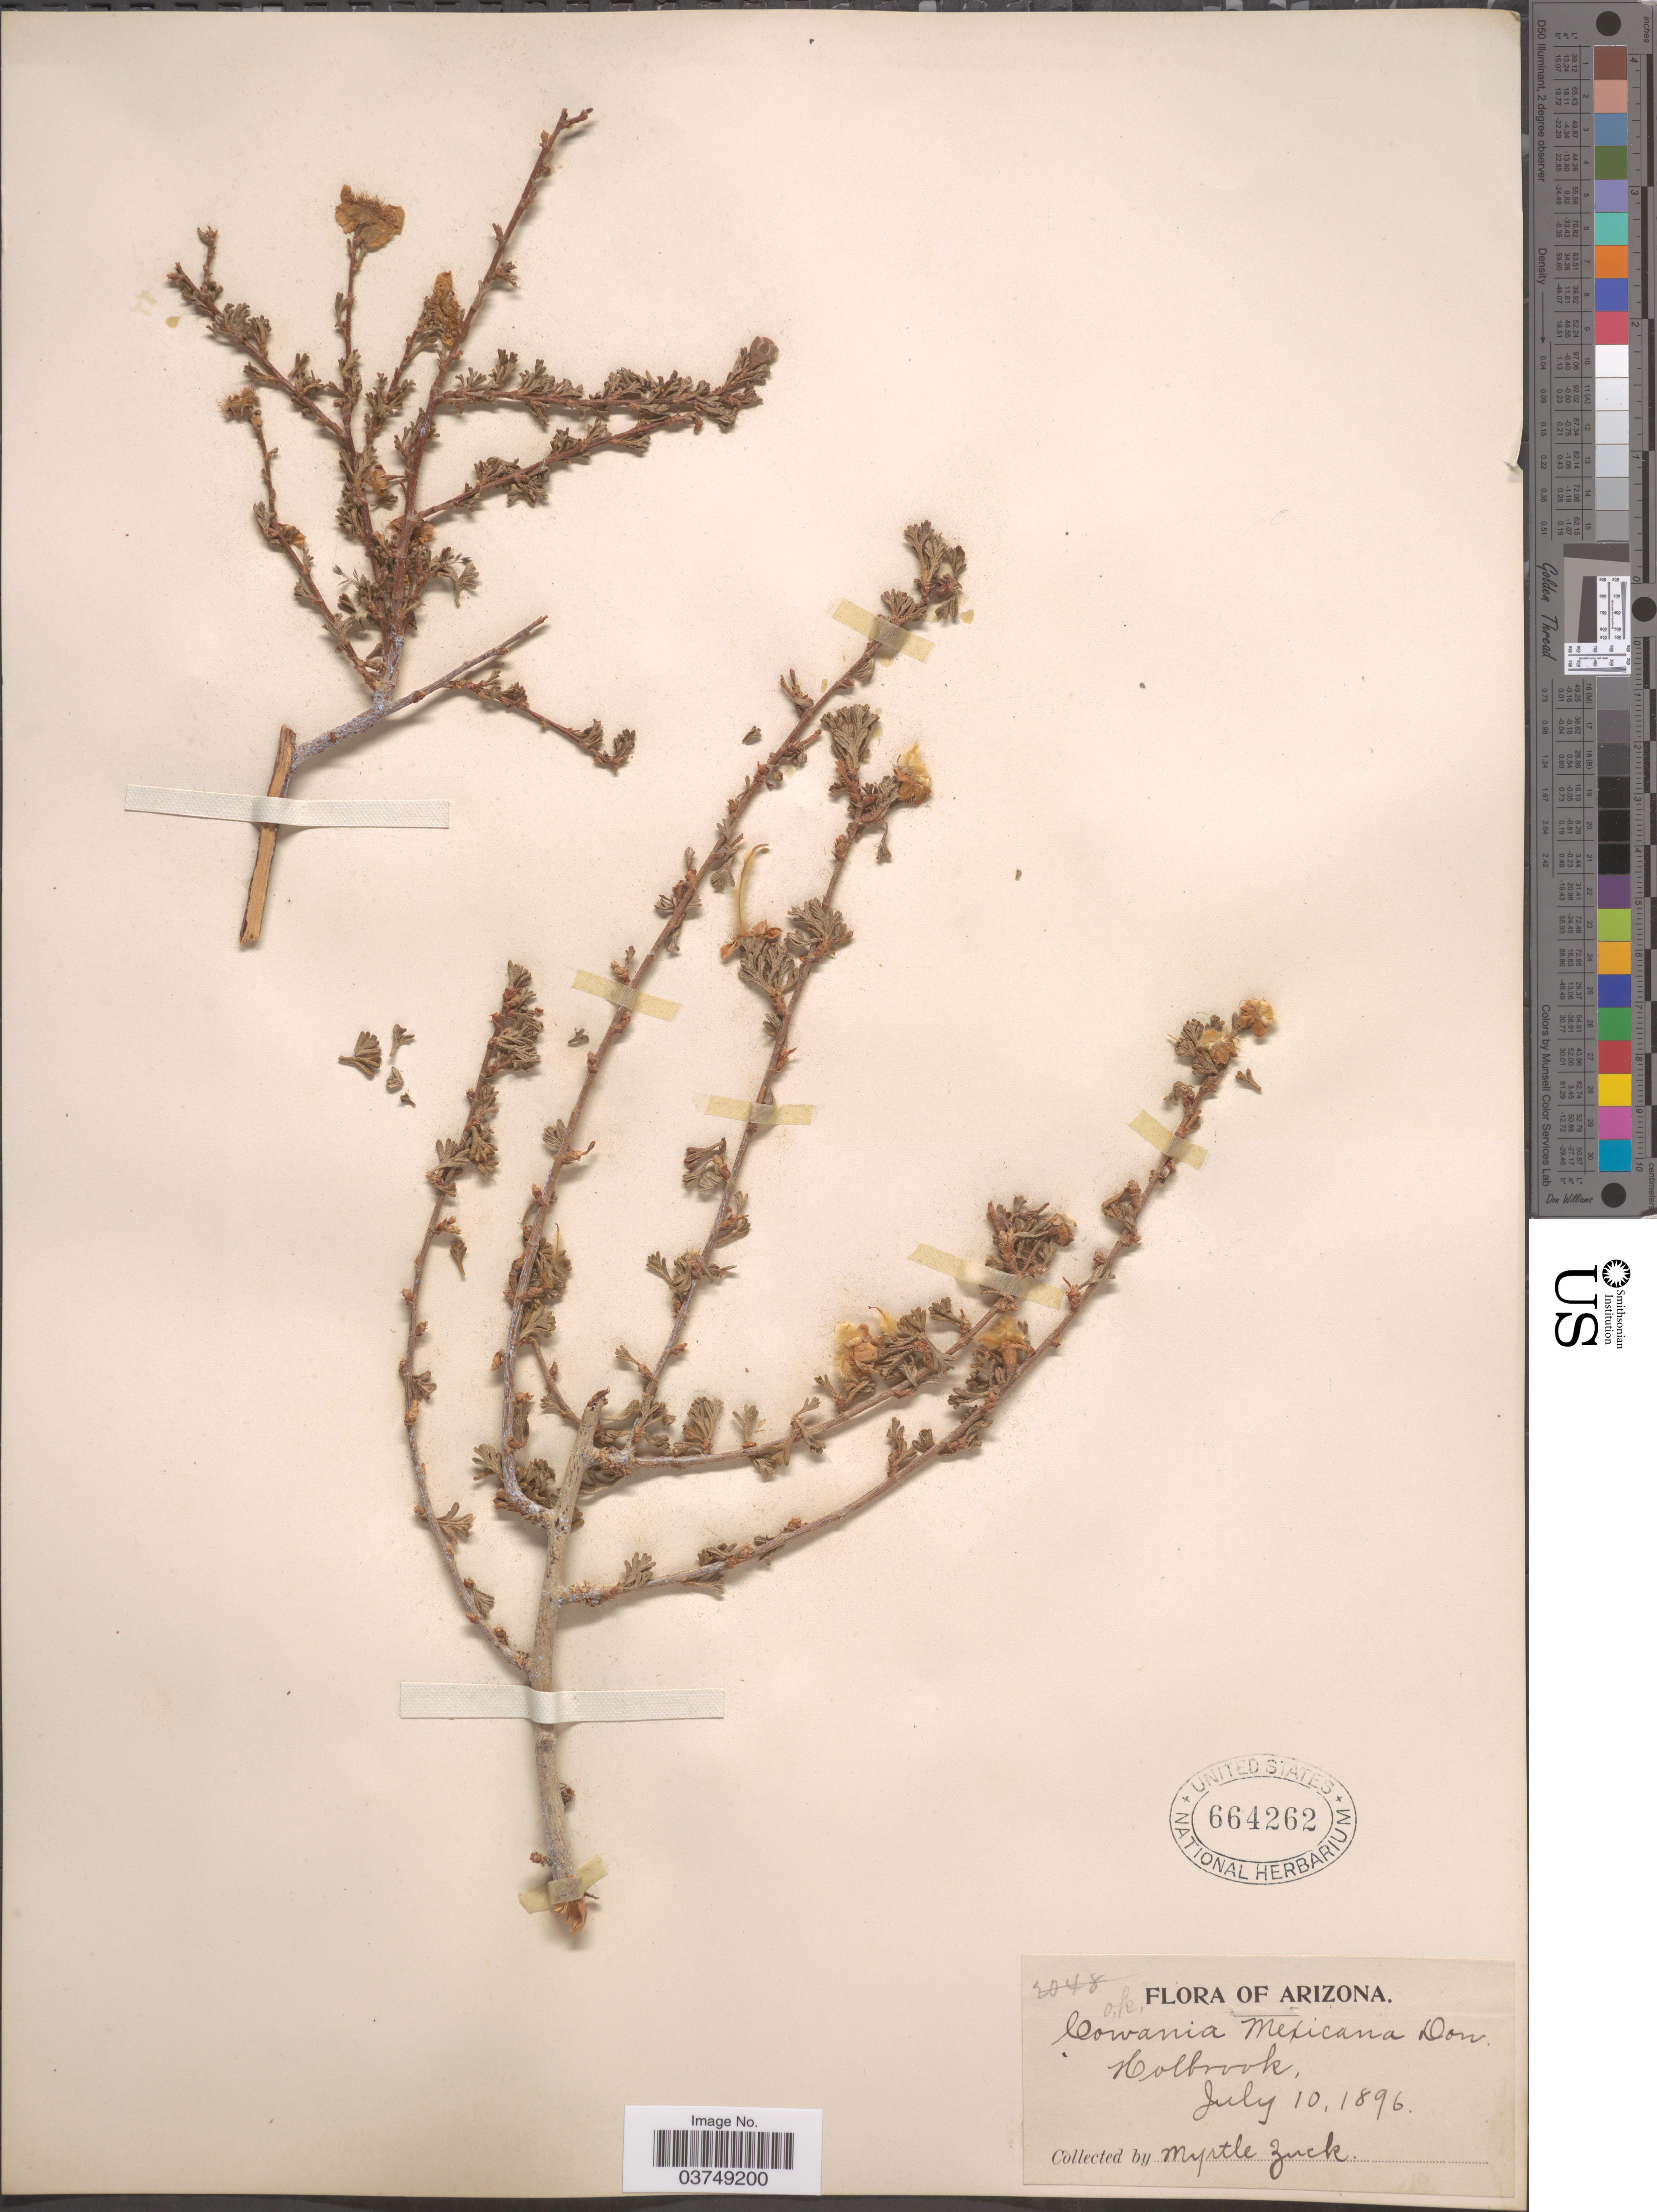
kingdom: Plantae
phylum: Tracheophyta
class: Magnoliopsida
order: Rosales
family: Rosaceae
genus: Purshia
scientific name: Purshia stansburyana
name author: (Torr.) Henrickson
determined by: Strong, Mark T., (BOT), Smithsonian Institution - National Museum of Natural History (UNITED STATES)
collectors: M. Zuck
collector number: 2048?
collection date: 1896-07-10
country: United States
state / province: Arizona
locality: Holbrook.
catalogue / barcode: US 664262